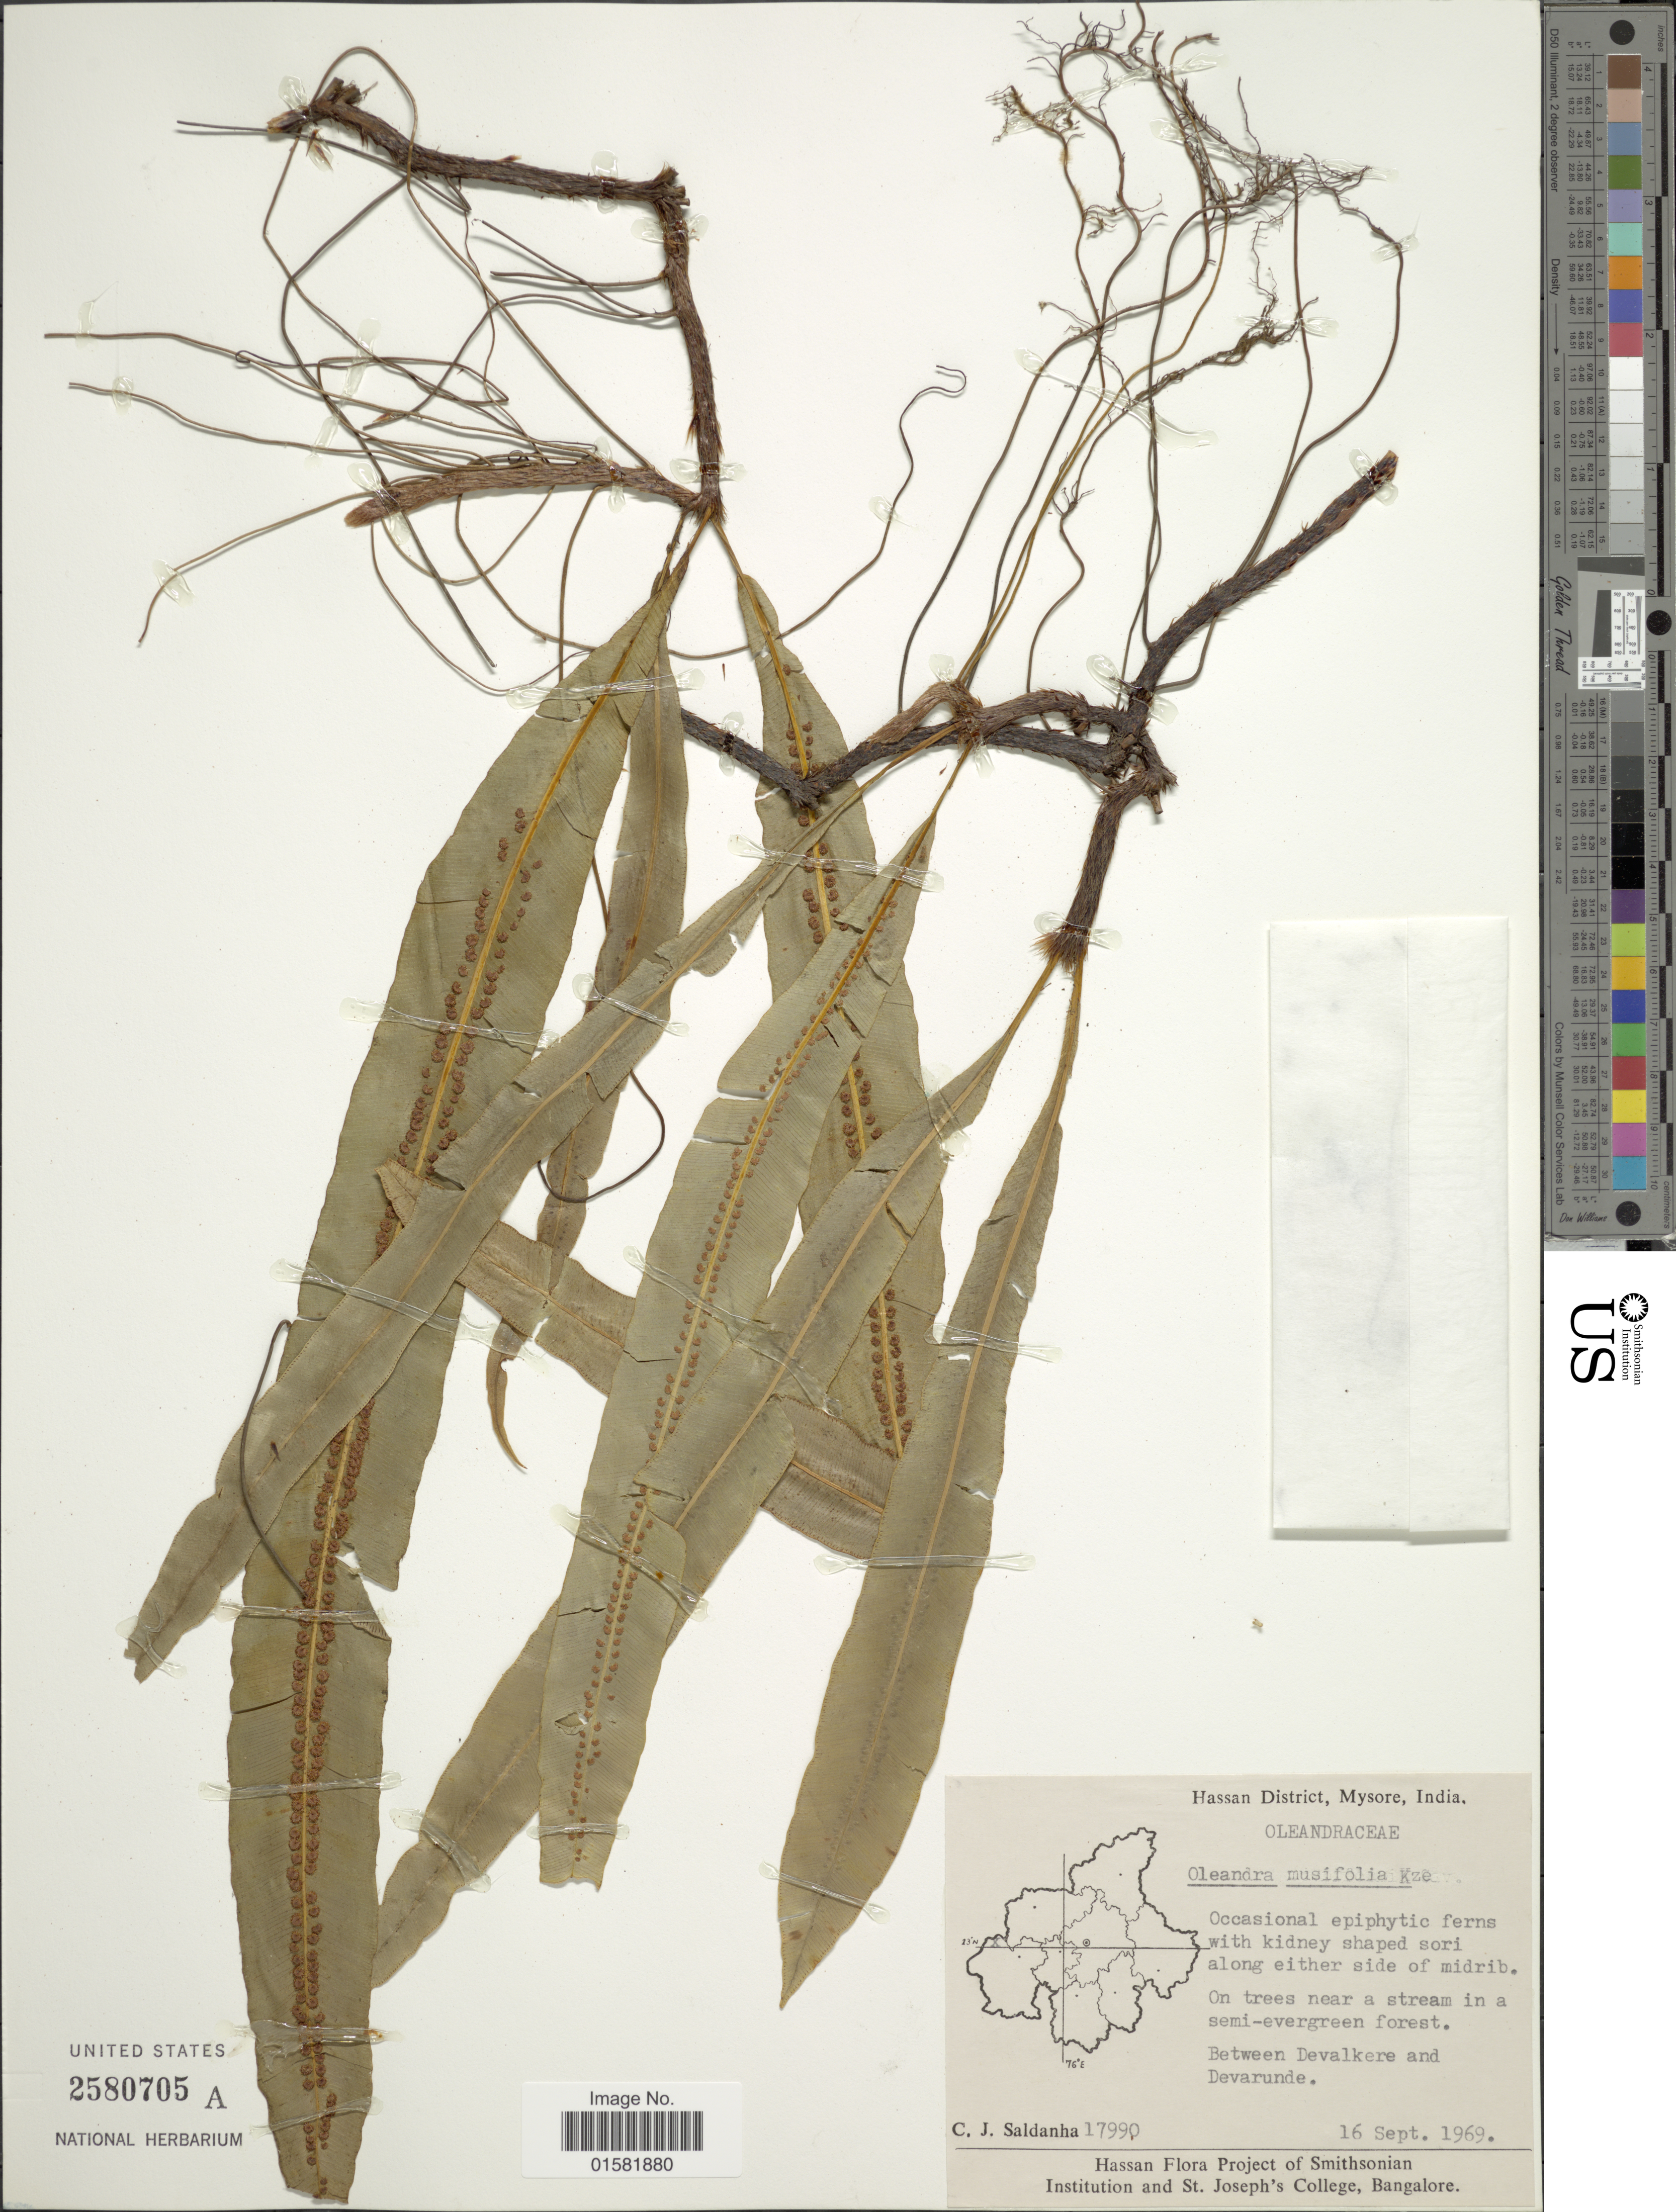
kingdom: Plantae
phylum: Tracheophyta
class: Polypodiopsida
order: Polypodiales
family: Oleandraceae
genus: Oleandra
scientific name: Oleandra musifolia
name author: (Bedd.) C. Presl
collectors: C. J. Saldanha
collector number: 17990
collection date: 1969-09-16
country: India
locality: Hassan District, Mysore, India, between Devalkere and Devarunde.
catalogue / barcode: US 2580705A